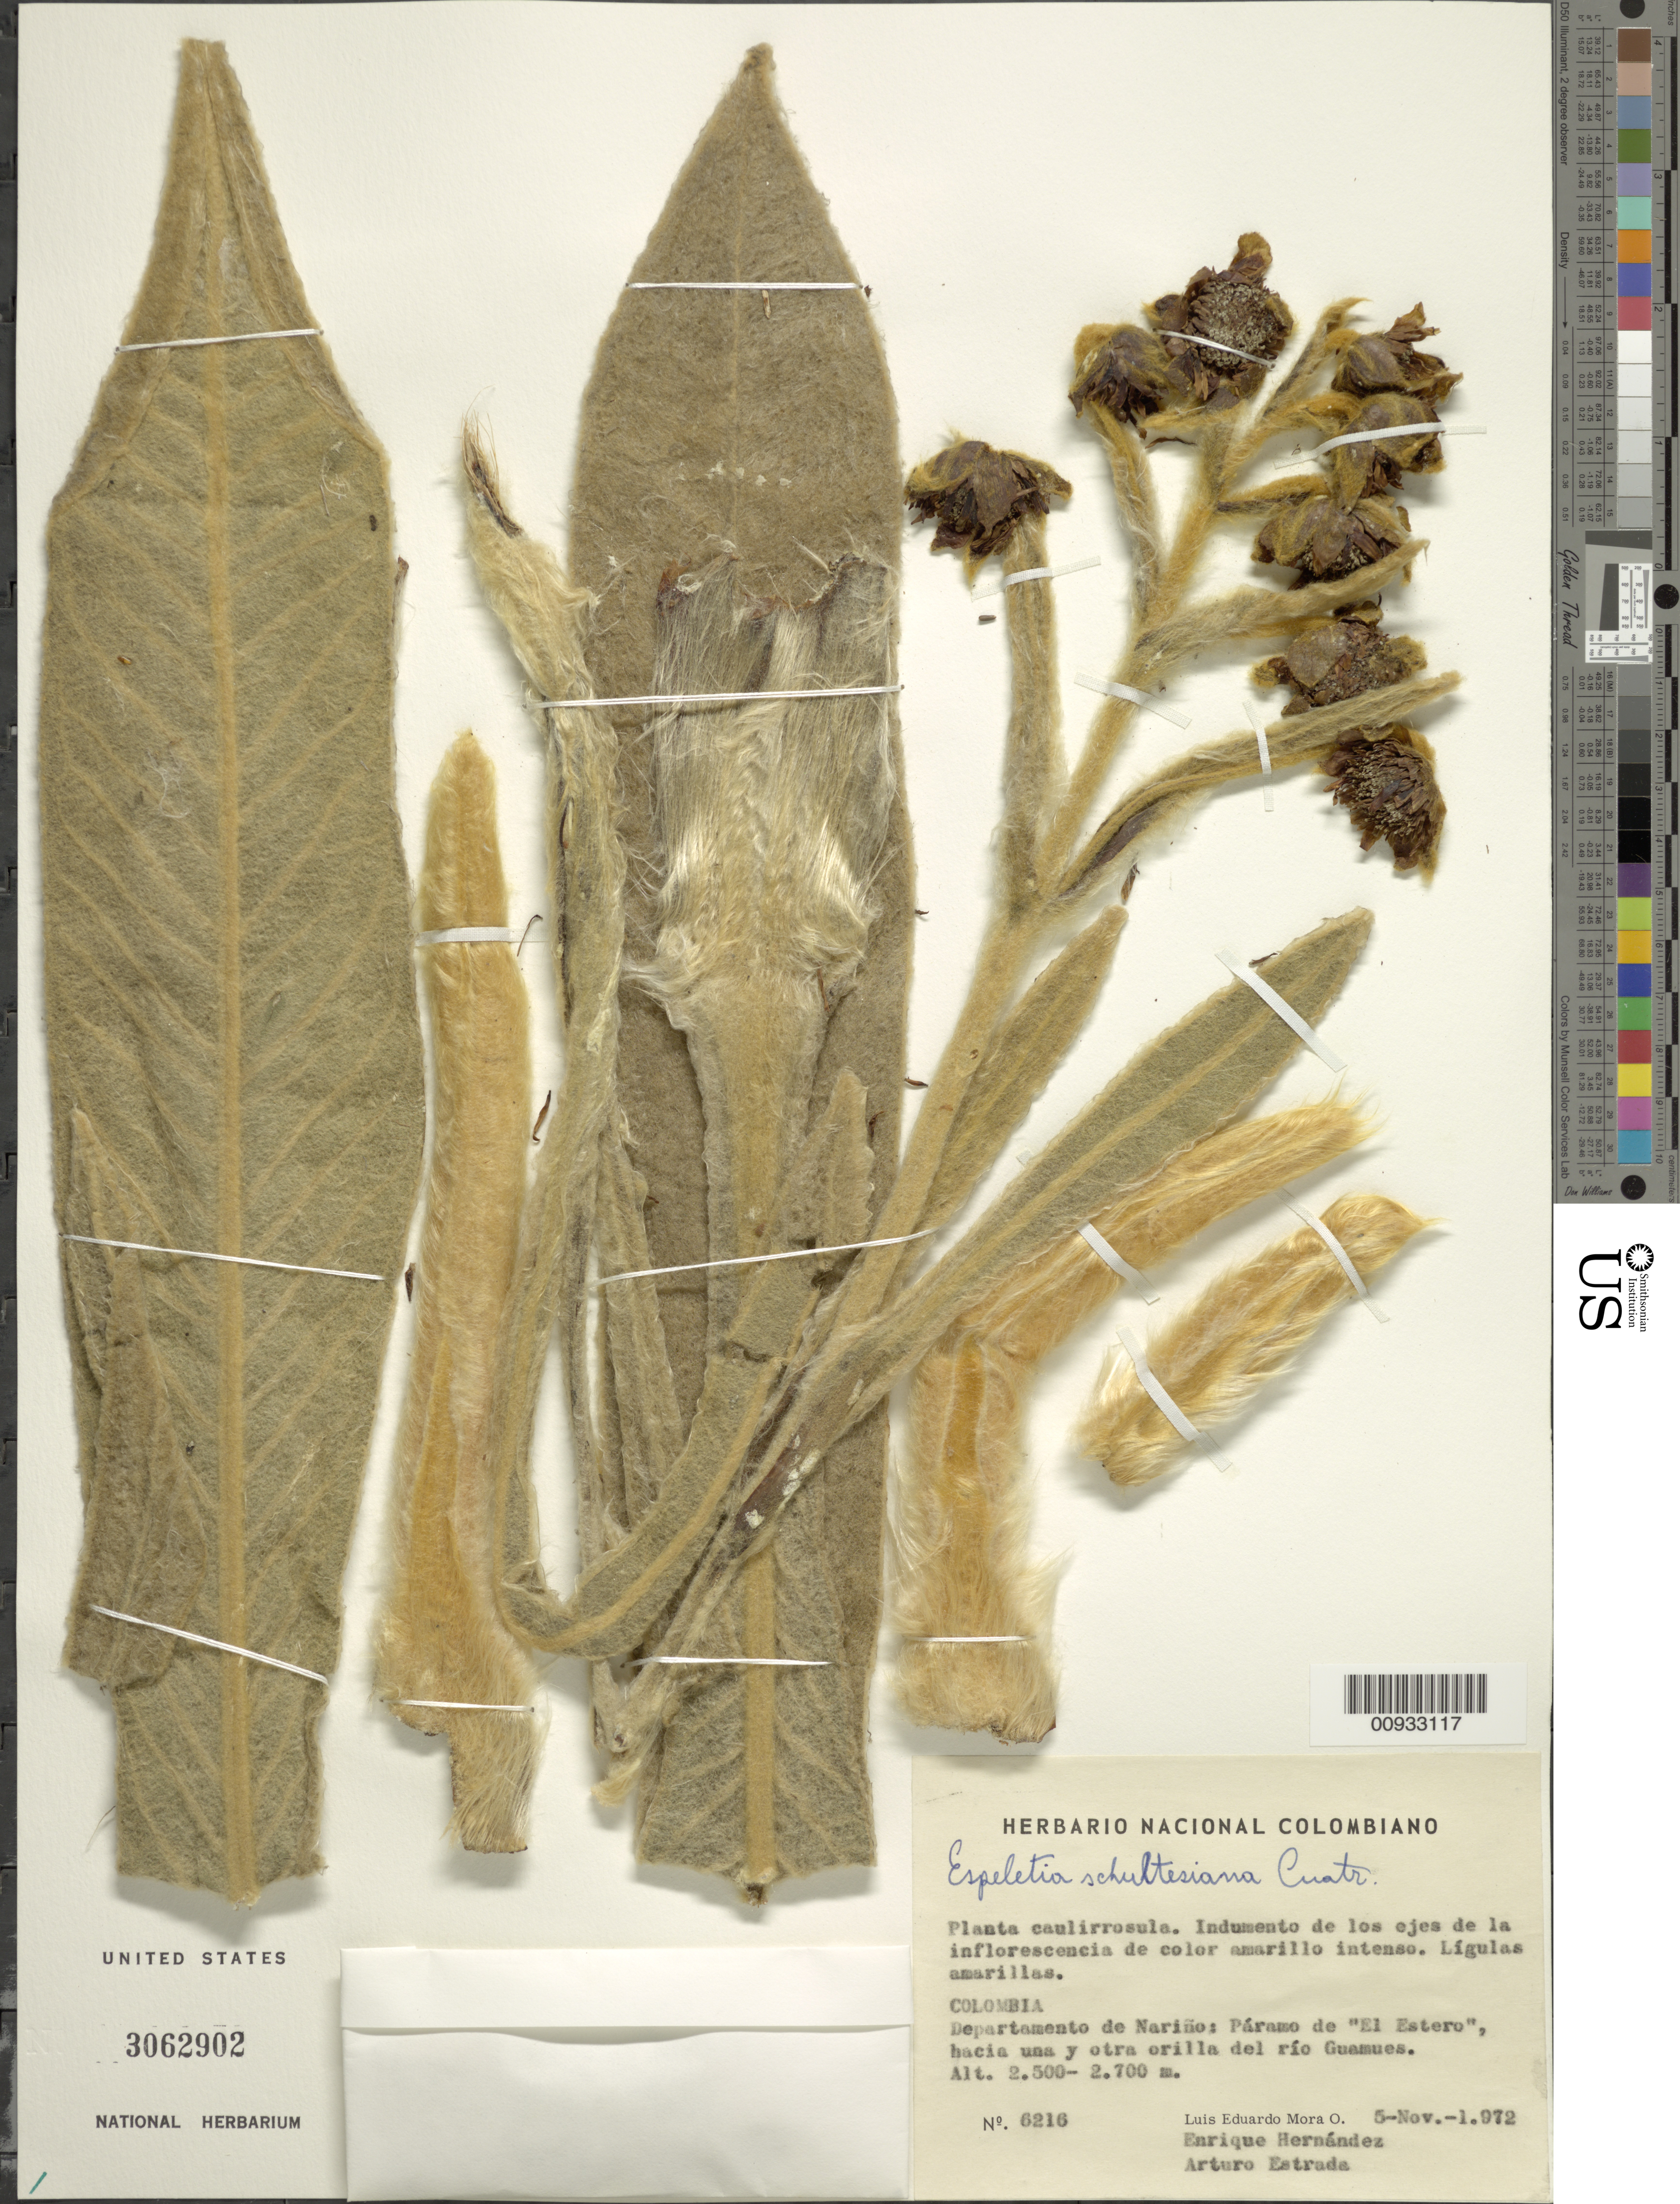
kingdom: Plantae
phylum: Tracheophyta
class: Magnoliopsida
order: Asterales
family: Asteraceae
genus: Espeletia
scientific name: Espeletia schultesiana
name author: Cuatrec.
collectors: L. E. Mora, E. Hernández & A. Estrada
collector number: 6216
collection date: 1972-11-05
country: Colombia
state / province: Nariño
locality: Paramo de El Estero, hacia una y otra orilla del rio Guamues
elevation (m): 2500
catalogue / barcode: US 3062902